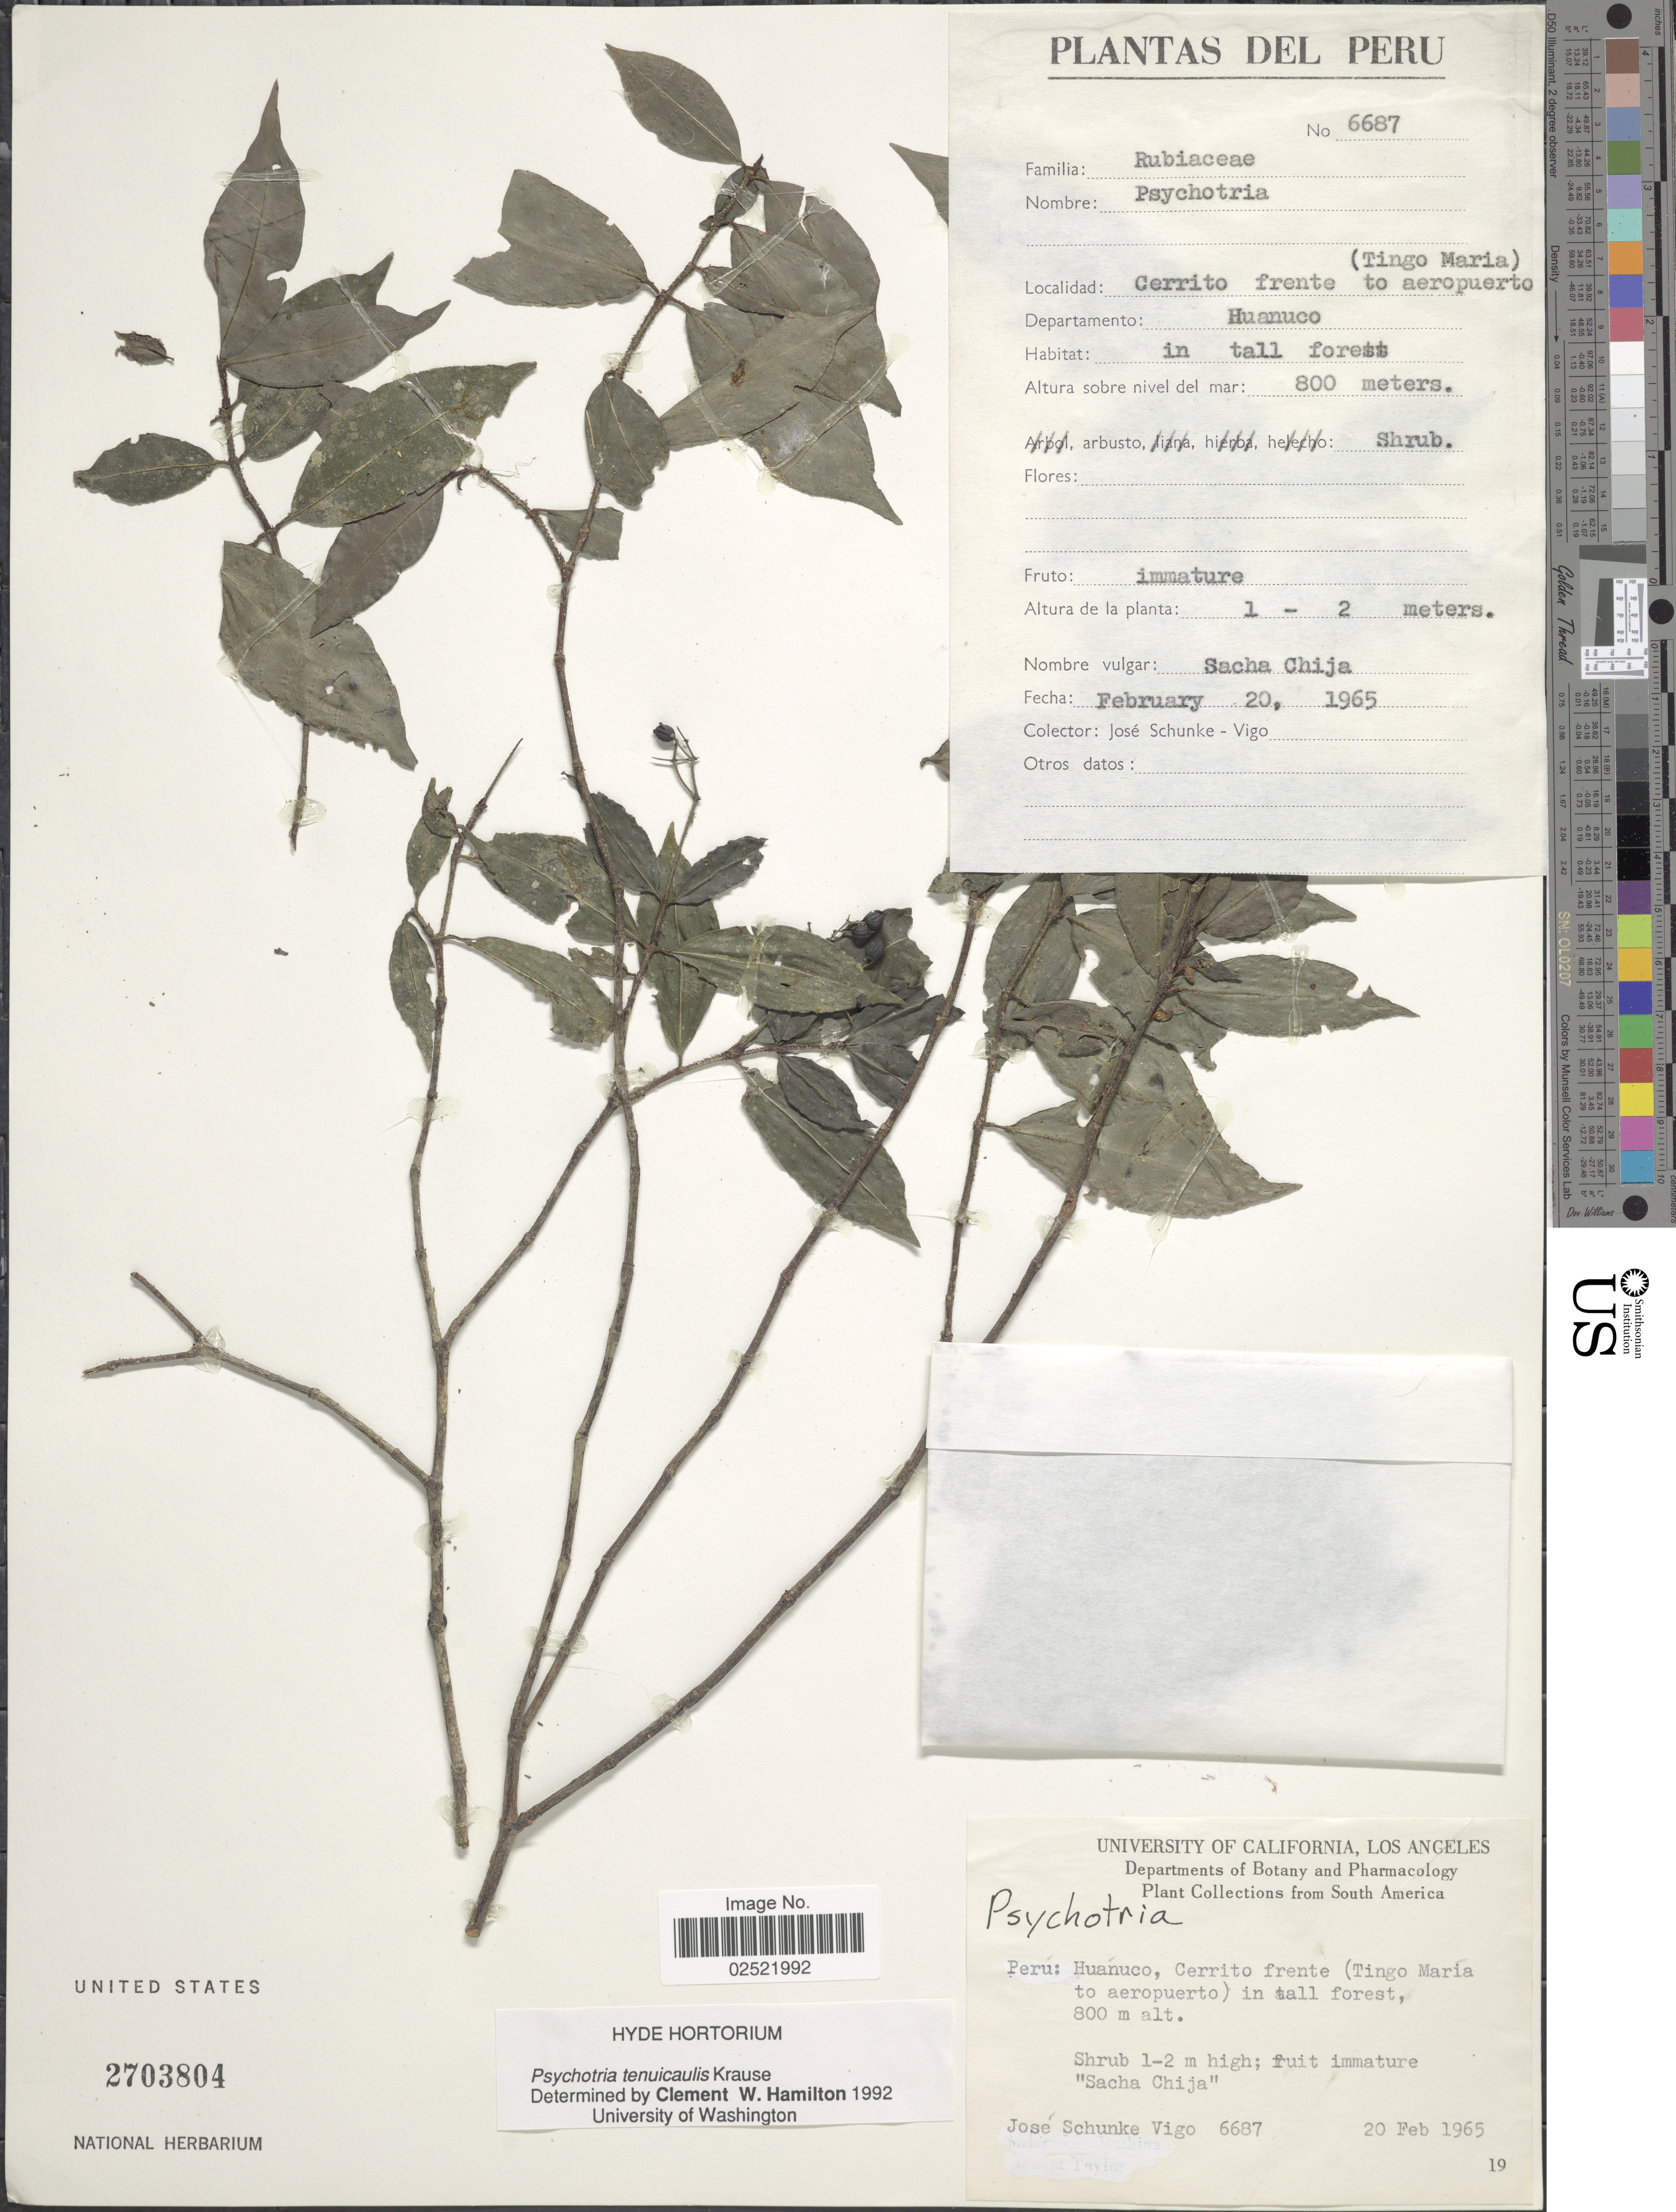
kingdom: Plantae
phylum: Tracheophyta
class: Magnoliopsida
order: Gentianales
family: Rubiaceae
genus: Psychotria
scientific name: Psychotria tenuicaulis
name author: K. Krause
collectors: J. Schunke Vigo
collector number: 6687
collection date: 1965-02-20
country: Peru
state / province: Huánuco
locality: Cerrito frente (Tingo Maria to aeropuerto)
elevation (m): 800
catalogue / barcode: US 2703804